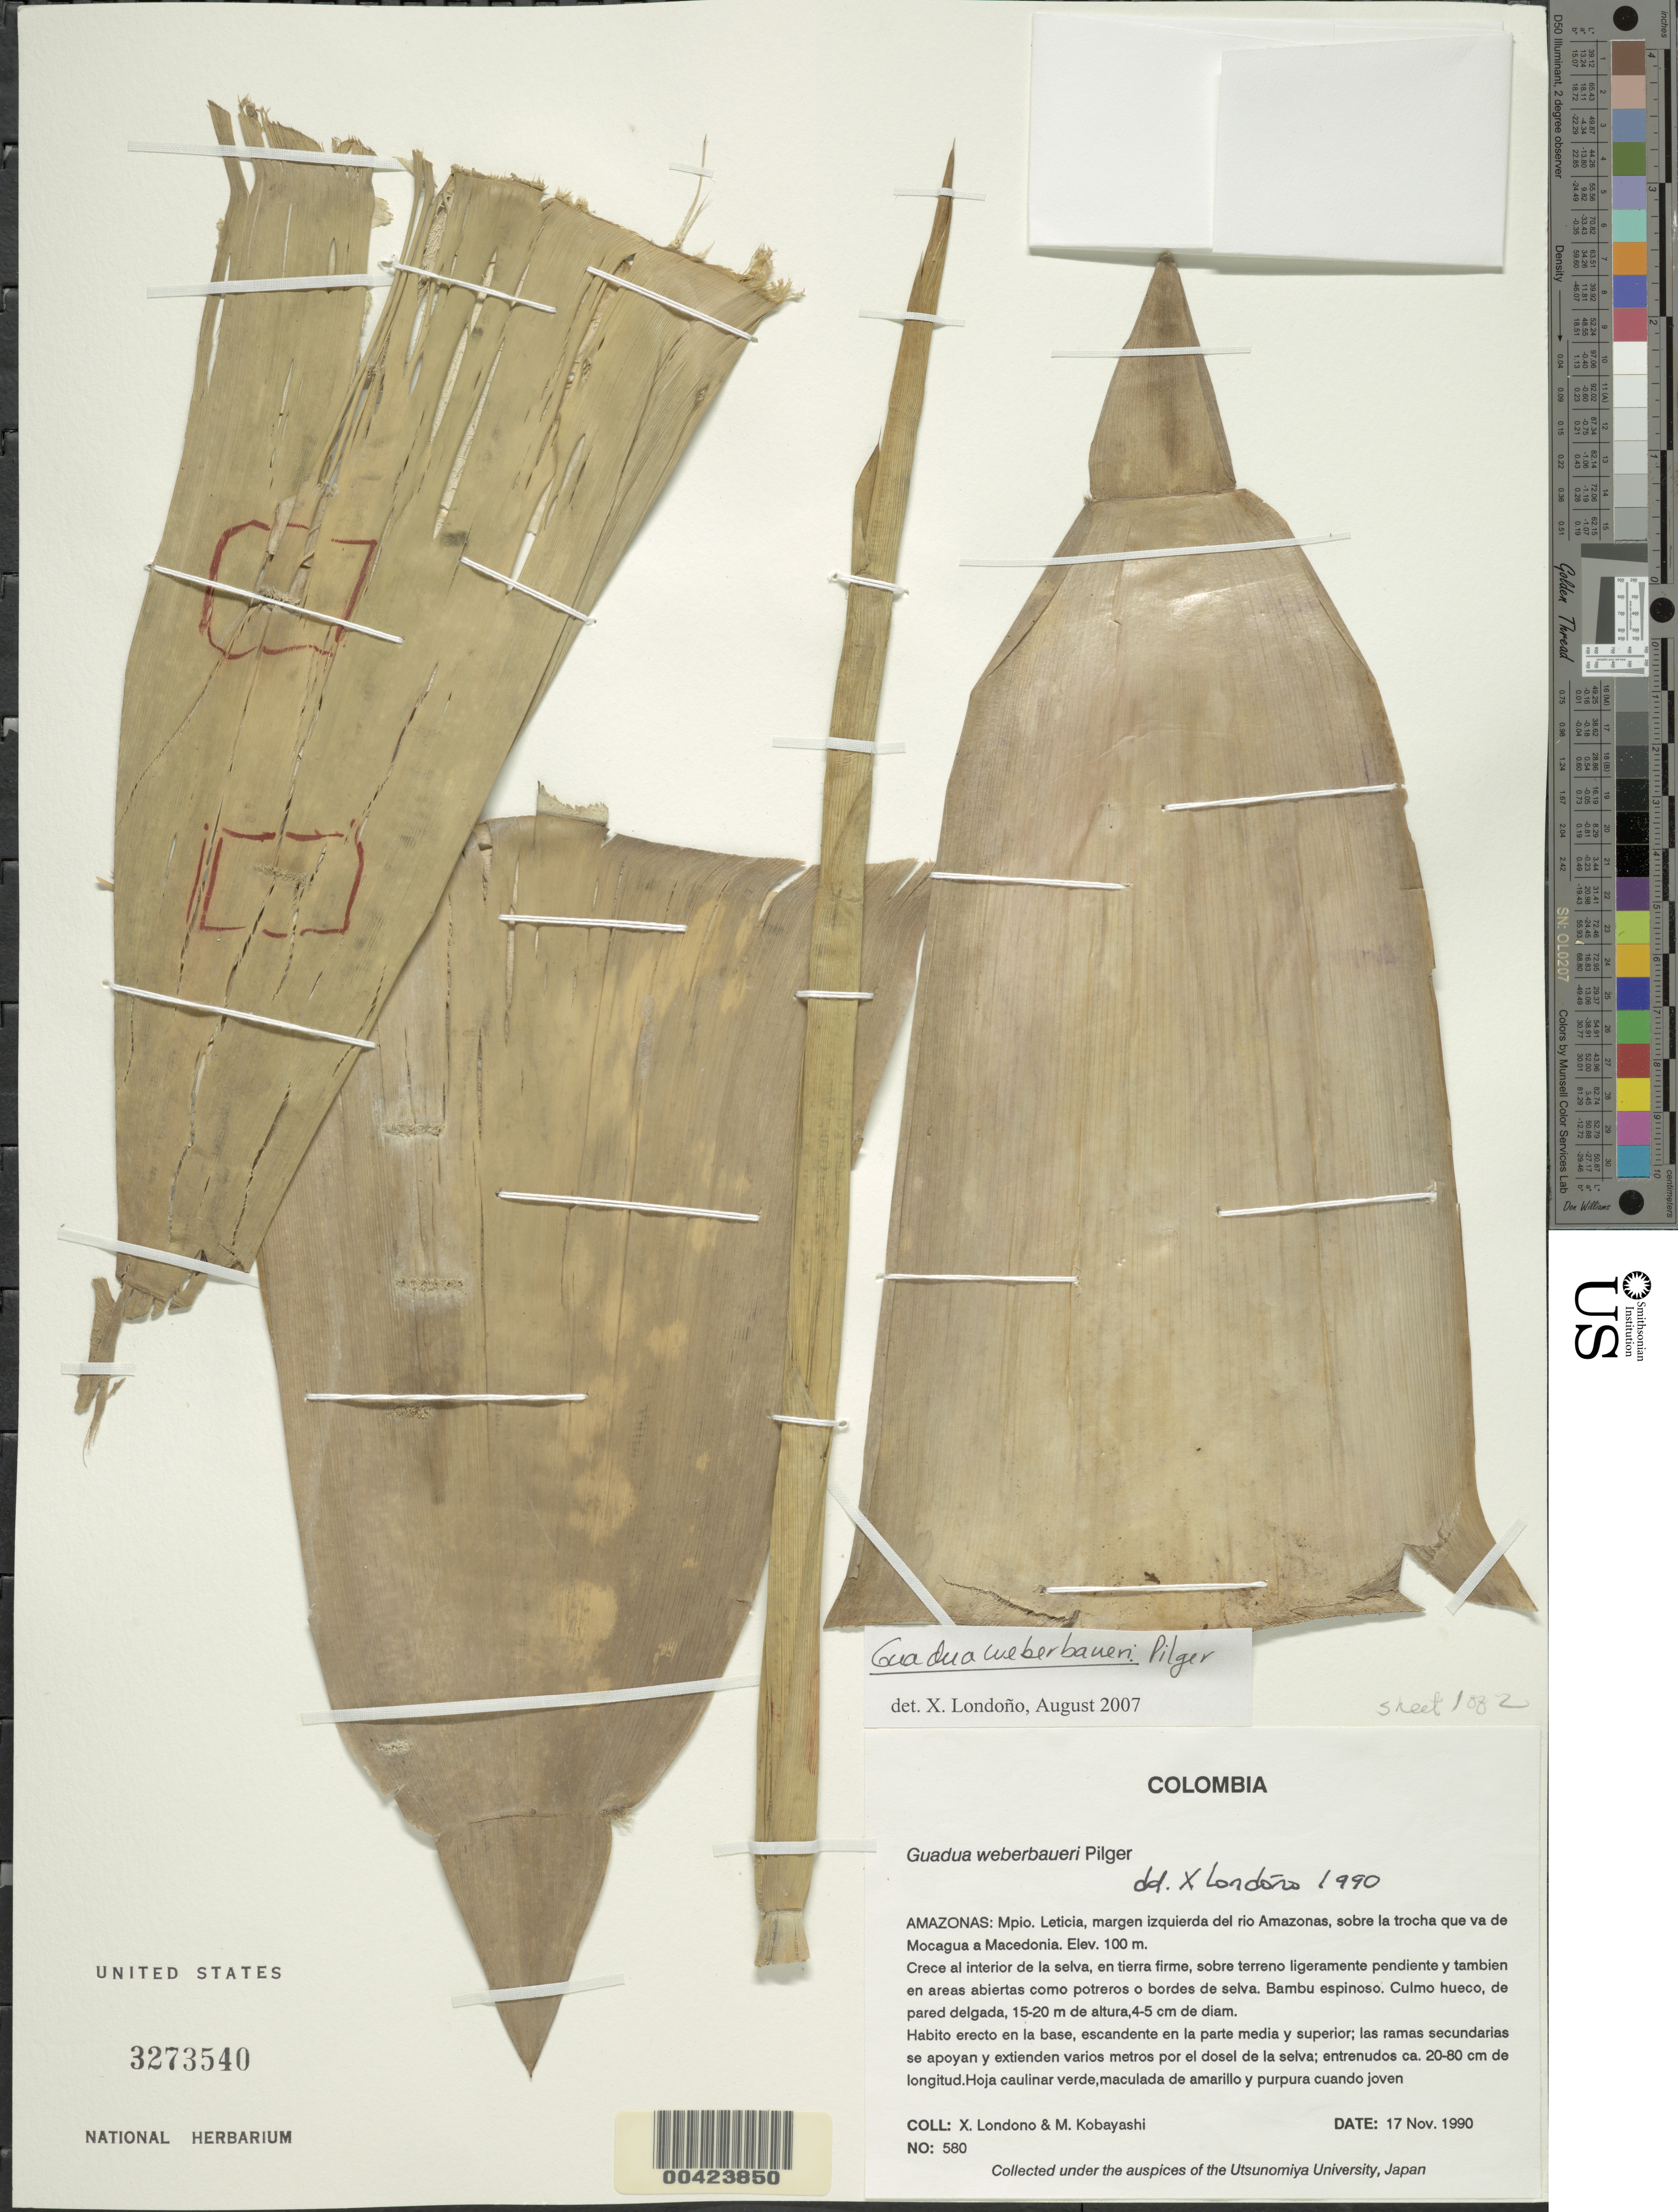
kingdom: Plantae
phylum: Tracheophyta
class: Liliopsida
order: Poales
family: Poaceae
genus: Guadua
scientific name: Guadua weberbaueri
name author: Pilg.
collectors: X. Londoño & M. Kobayashi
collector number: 580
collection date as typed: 17 Nov 1990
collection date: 1990-11-17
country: Colombia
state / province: Amazônas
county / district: Leticia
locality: Rio Amazonas, Sobre la Trocha que va de Mocagua a Macedonia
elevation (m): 100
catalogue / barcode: US 3273540